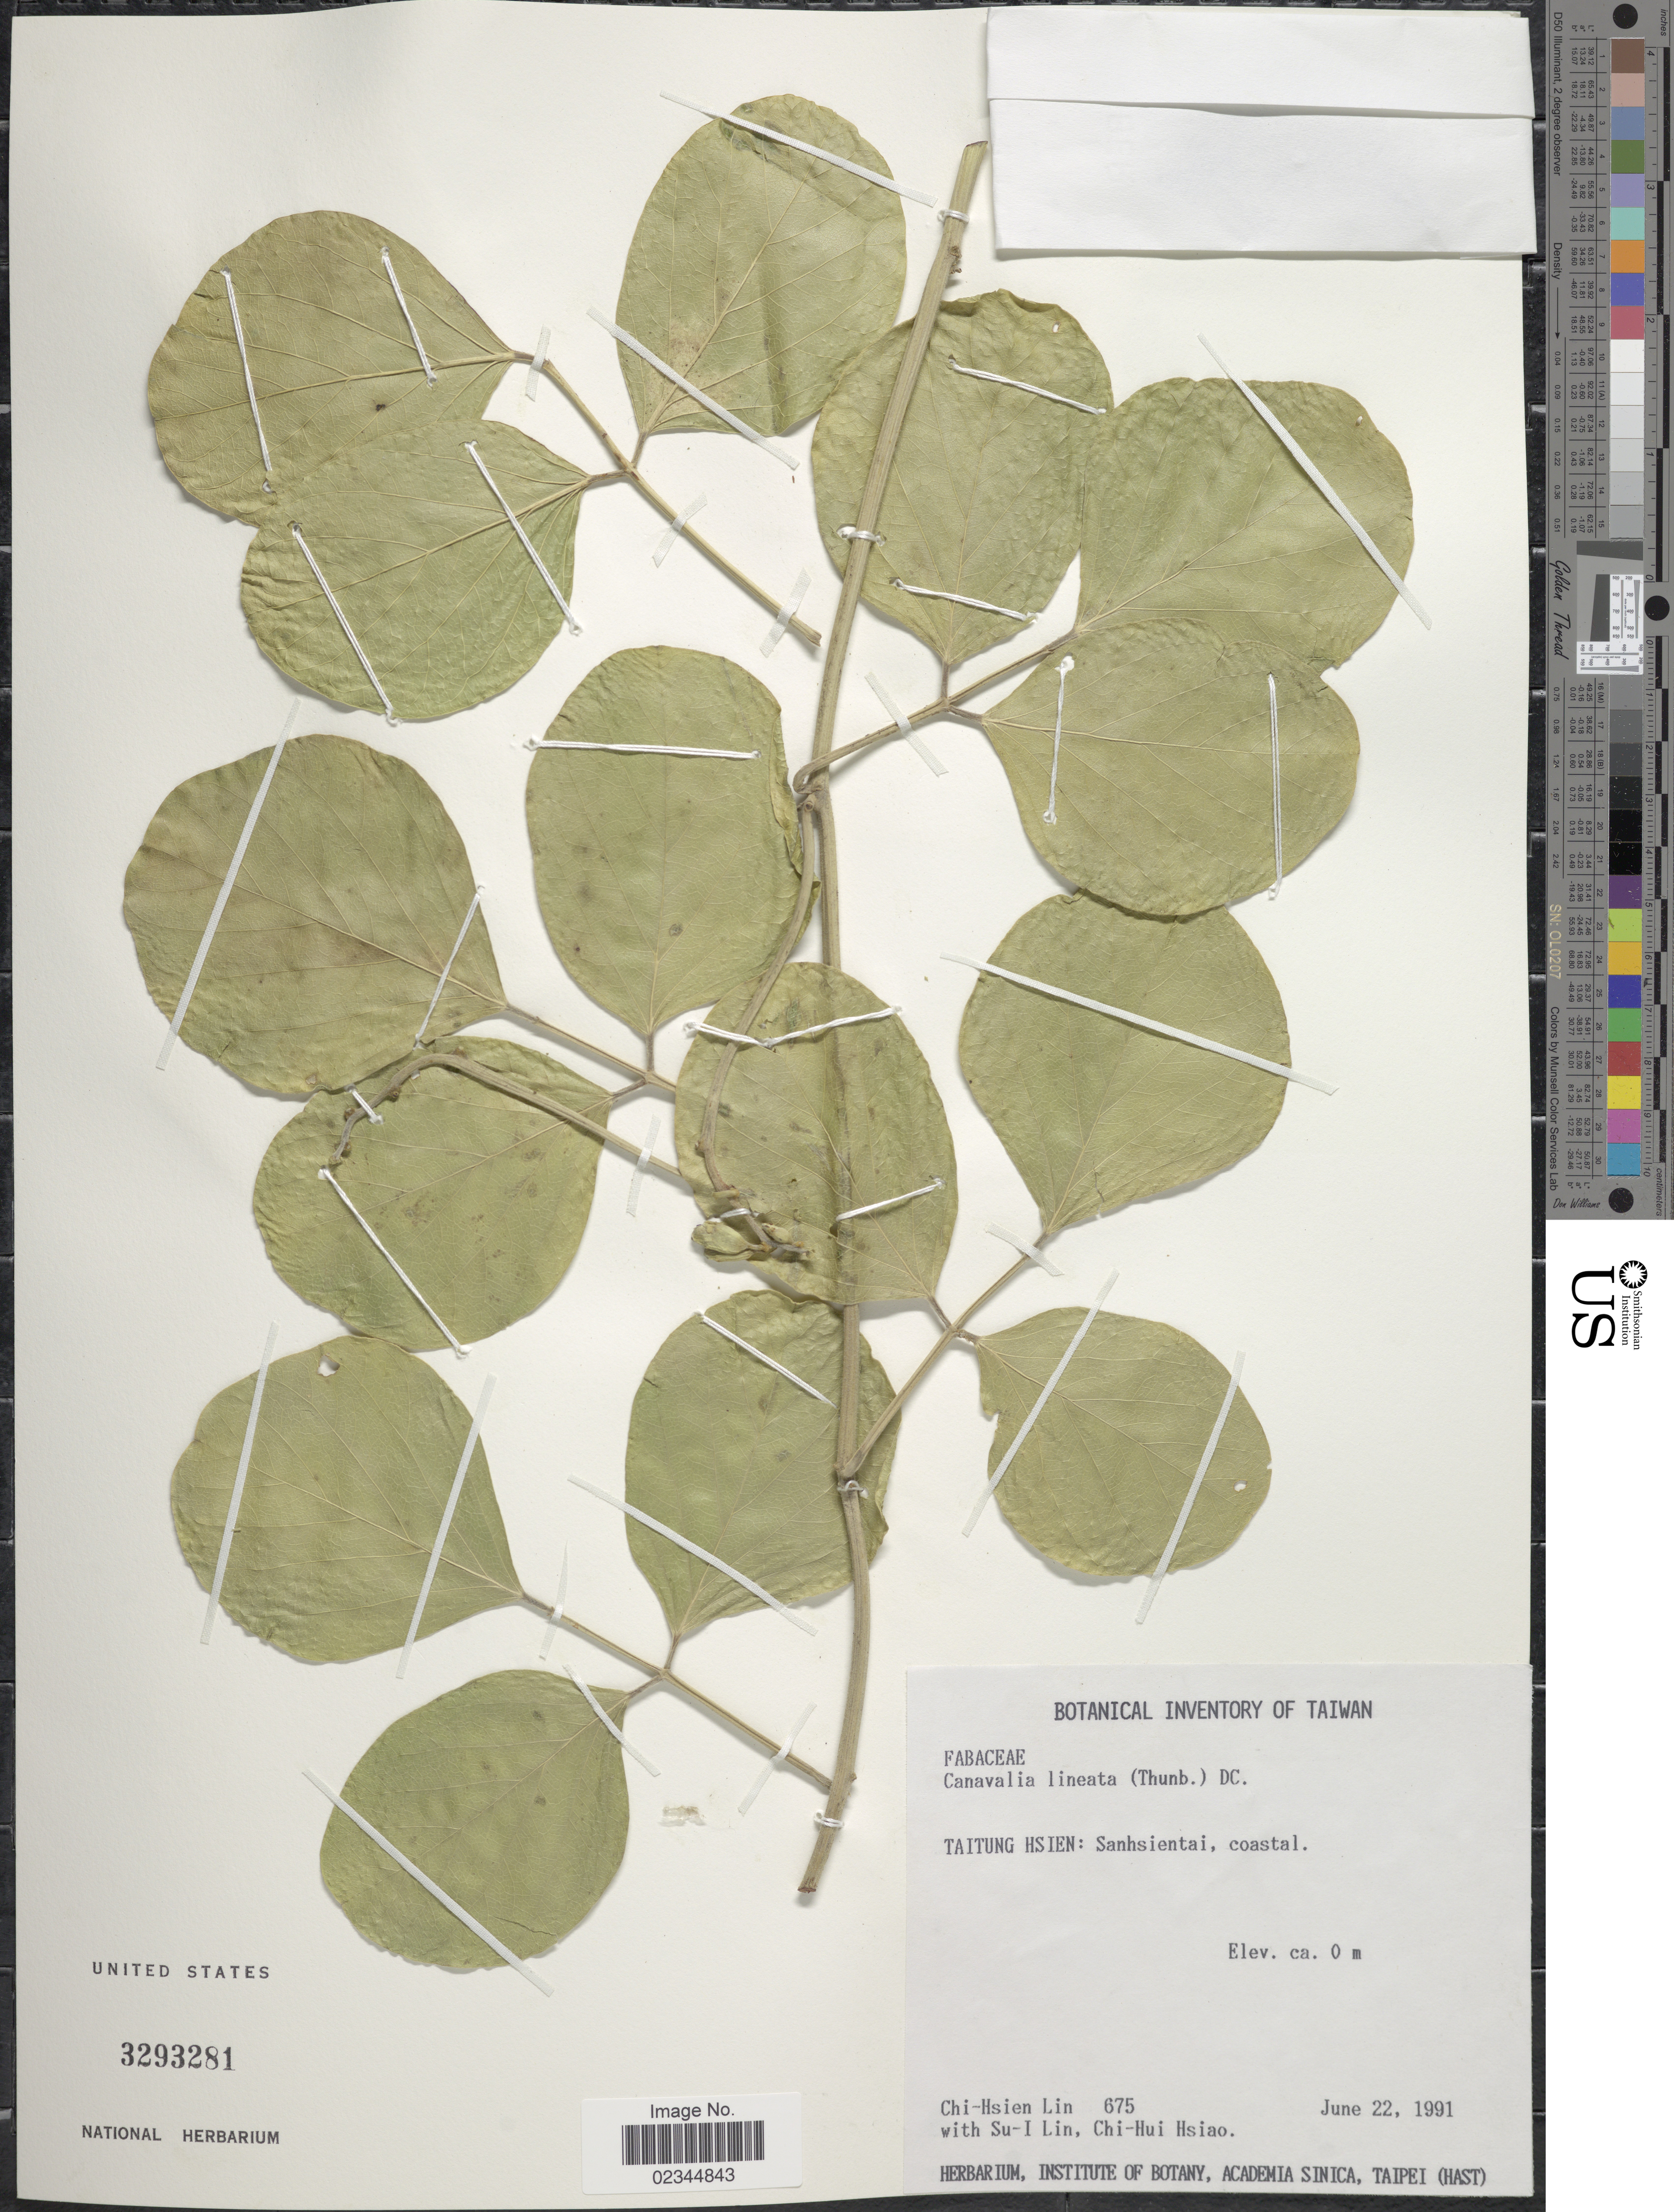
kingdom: Plantae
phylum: Tracheophyta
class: Magnoliopsida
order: Fabales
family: Fabaceae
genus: Canavalia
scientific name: Canavalia lineata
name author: (Thunb.) DC.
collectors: C. Lin, S. Lin & C. Hsiao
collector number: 675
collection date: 1991-06-22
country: Taiwan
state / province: Taitung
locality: Taitung Hsien, Sanhsientai, coastal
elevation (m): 0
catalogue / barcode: US 3293281